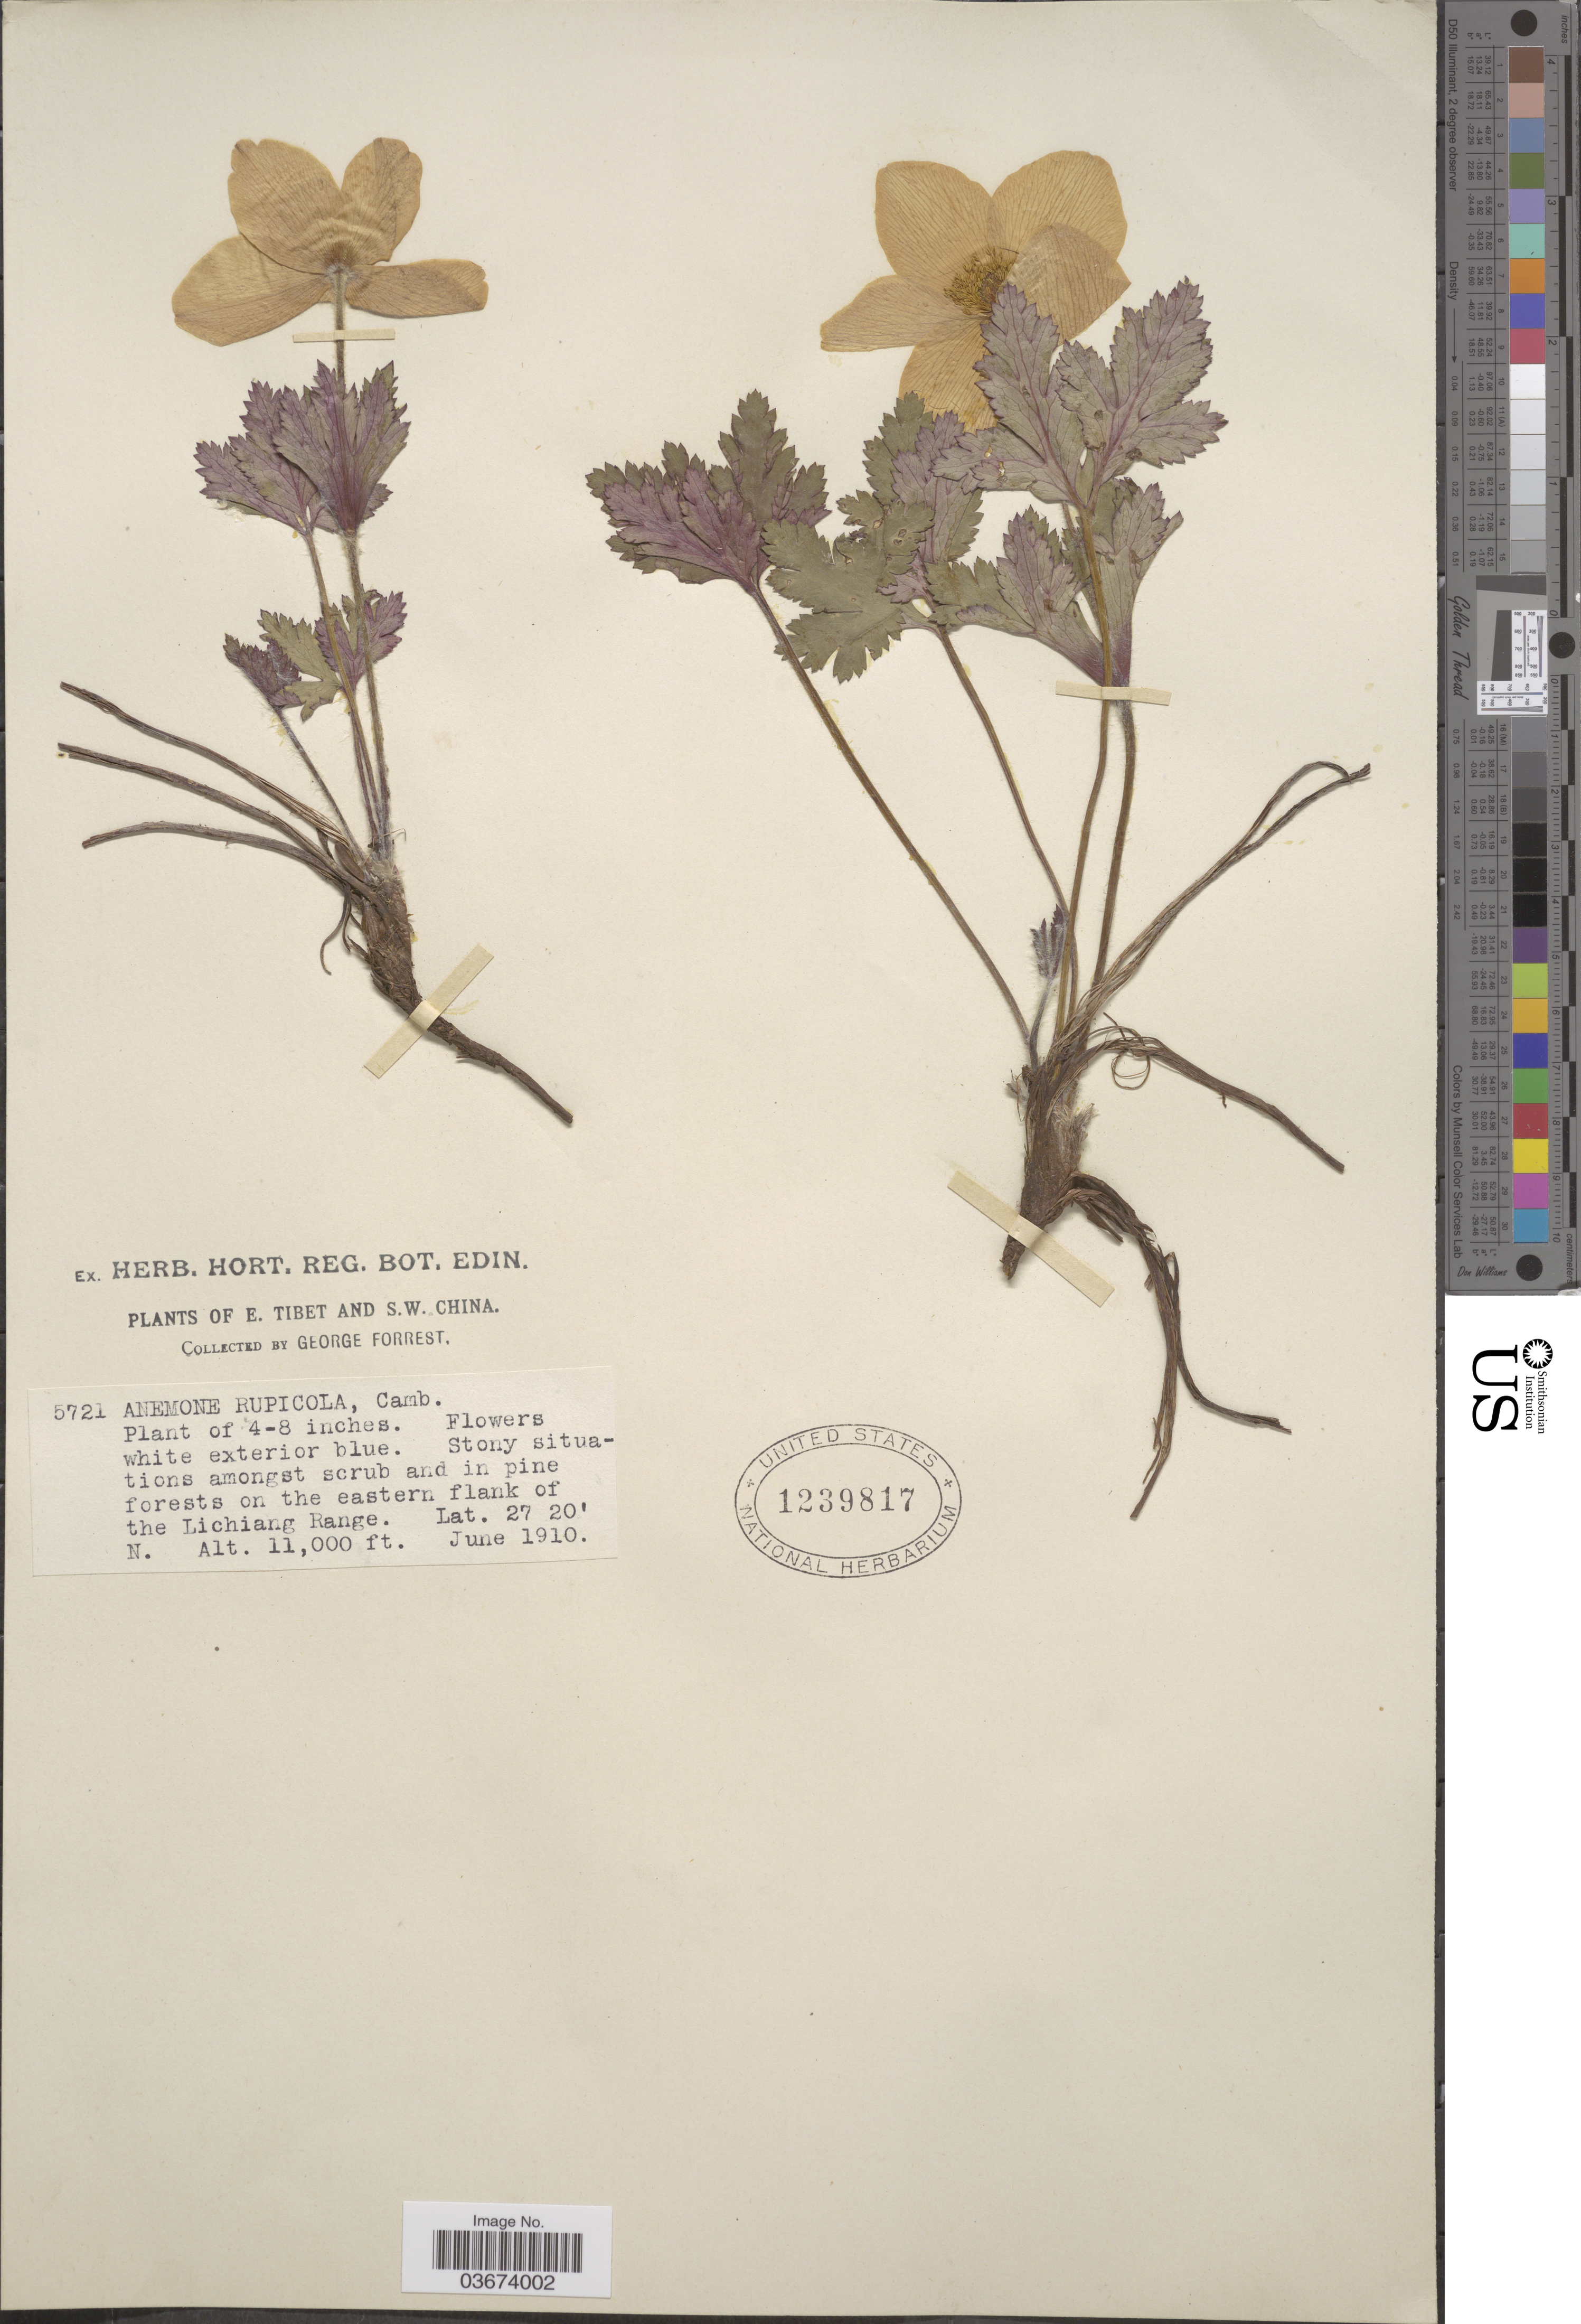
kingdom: Plantae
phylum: Tracheophyta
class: Magnoliopsida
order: Ranunculales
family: Ranunculaceae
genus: Anemone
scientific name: Anemone rupicola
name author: Cambess.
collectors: G. Forrest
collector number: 5721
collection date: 1910-06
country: China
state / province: Xizang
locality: E. Tibet and S.W. China. On the eastern flank of the Lichiang Range.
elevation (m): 3353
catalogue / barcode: US 1239817